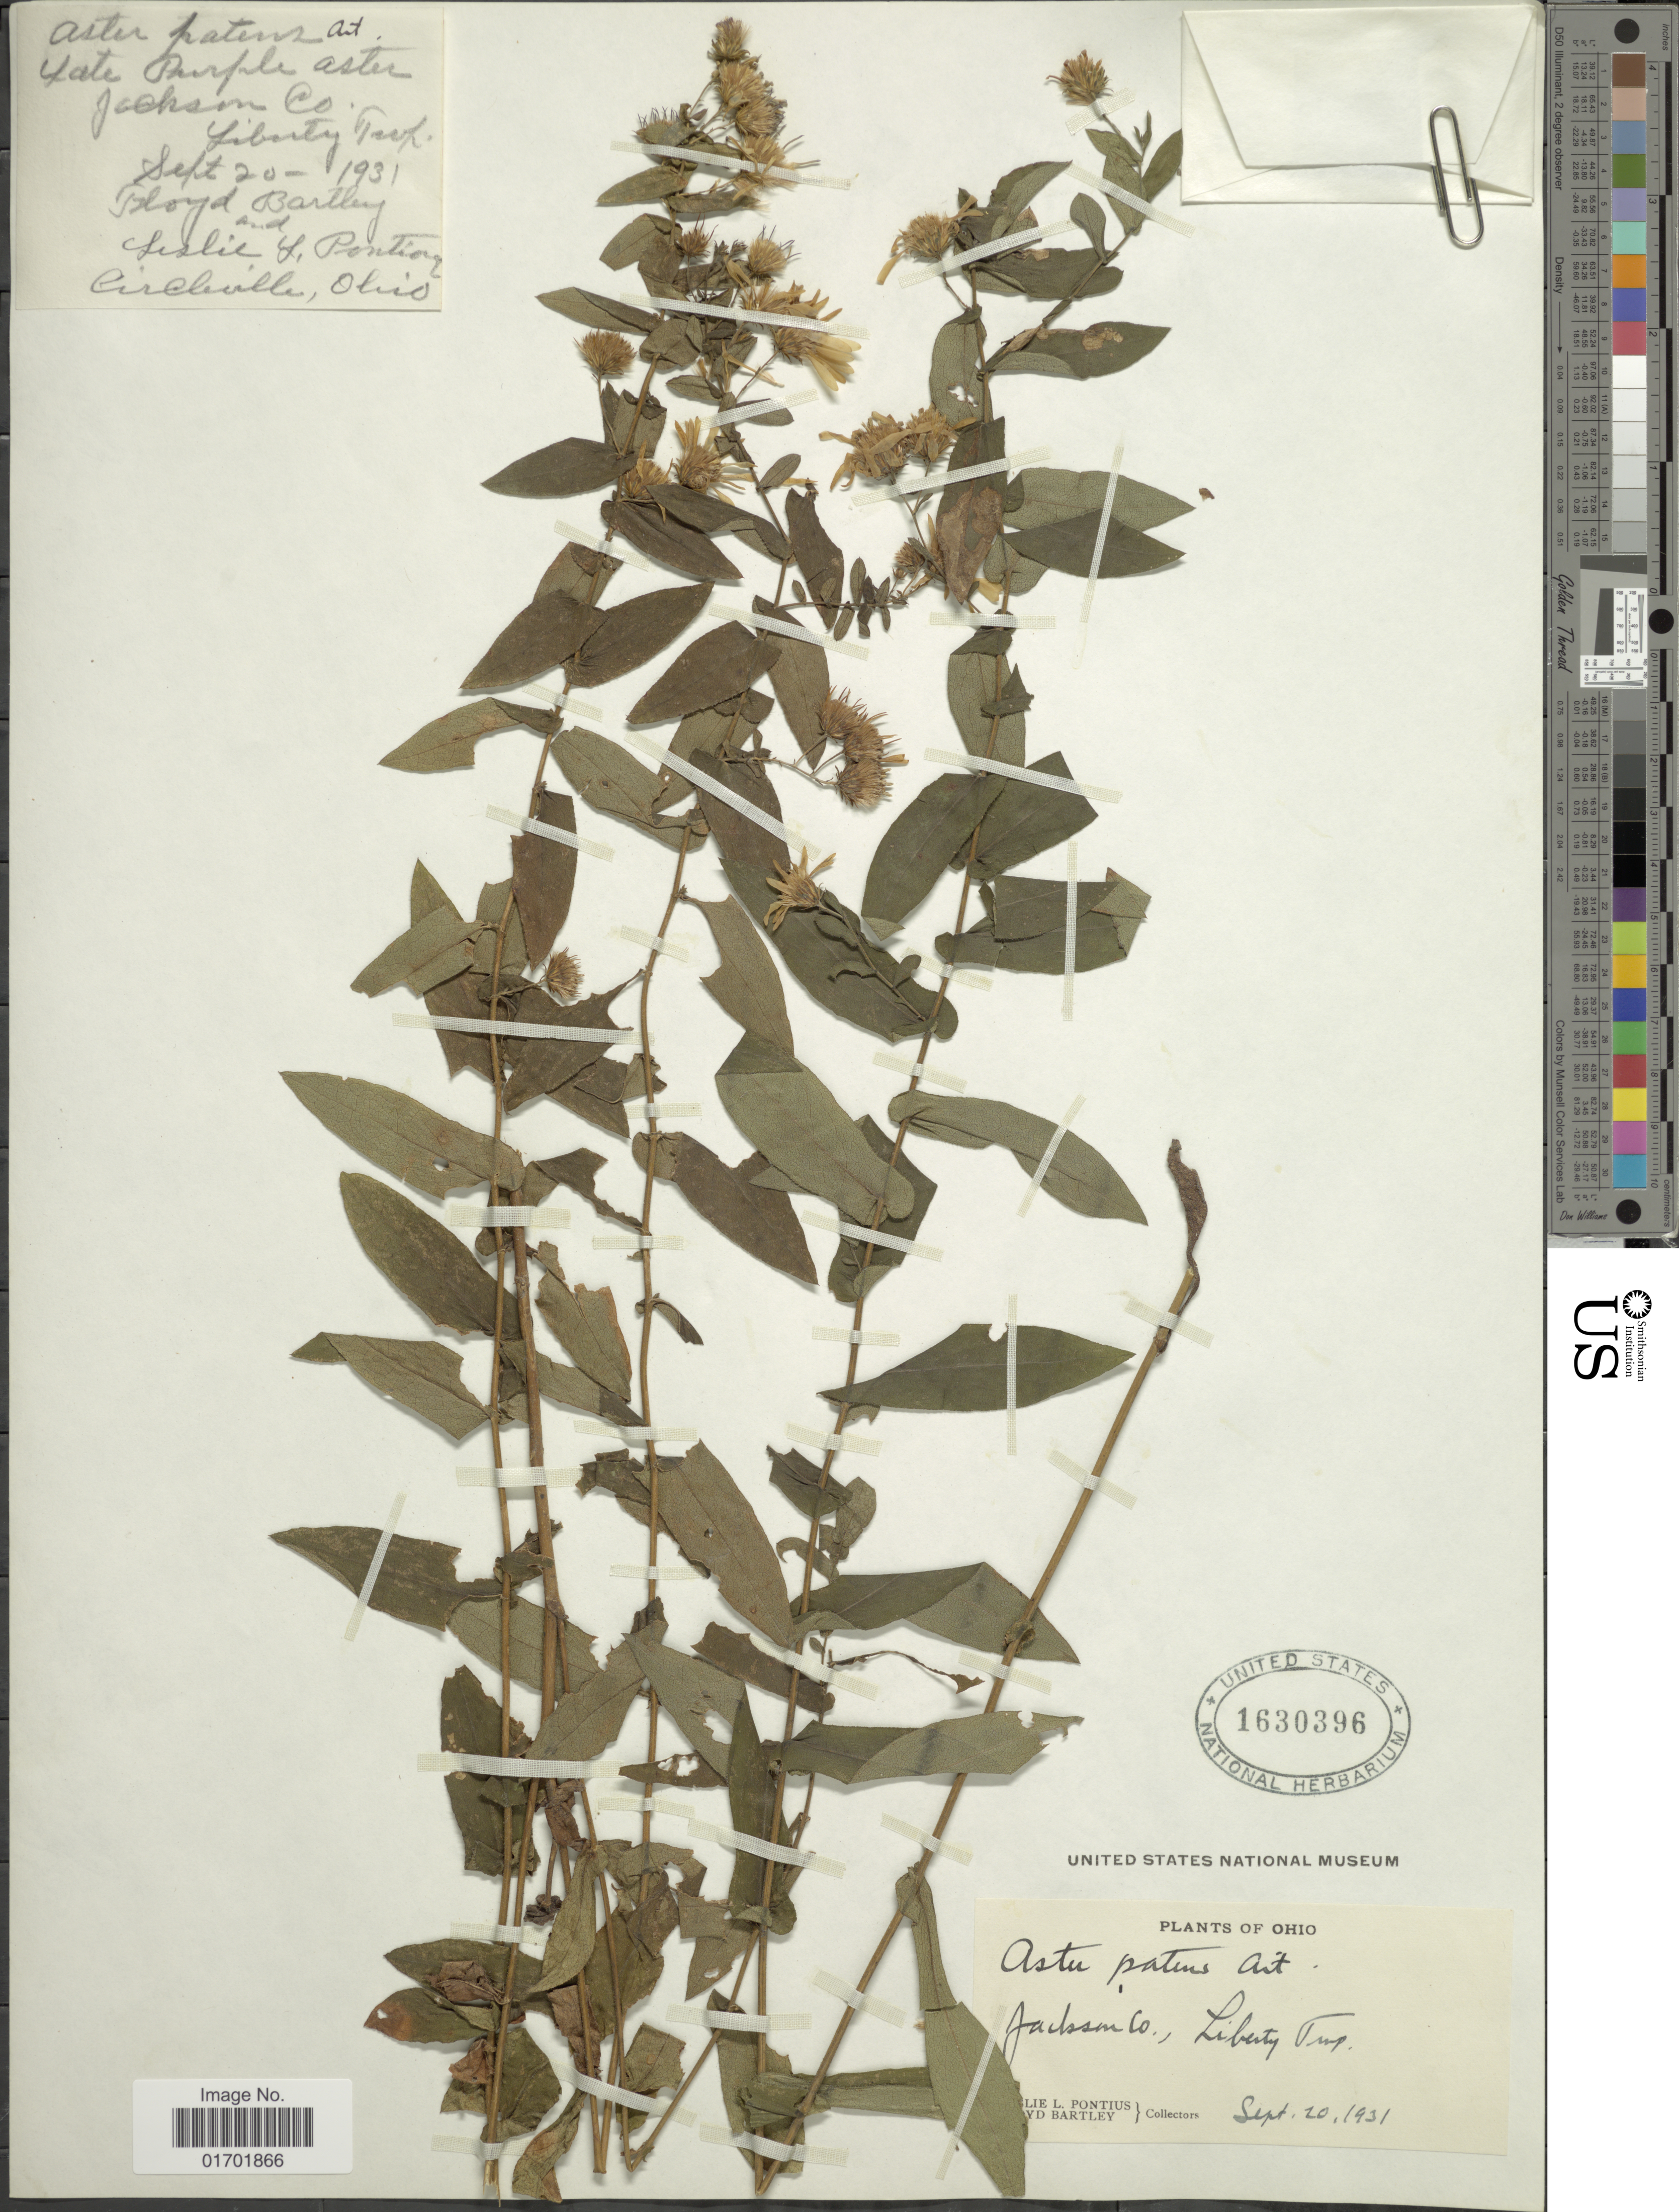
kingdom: Plantae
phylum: Tracheophyta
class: Magnoliopsida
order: Asterales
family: Asteraceae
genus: Symphyotrichum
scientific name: Symphyotrichum patens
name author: (Aiton) G.L. Nesom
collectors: L. Pontius & F. Bartley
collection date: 1931-09-20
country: United States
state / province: Ohio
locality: Jackson Co., Liberty Twp.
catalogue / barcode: US 1630396